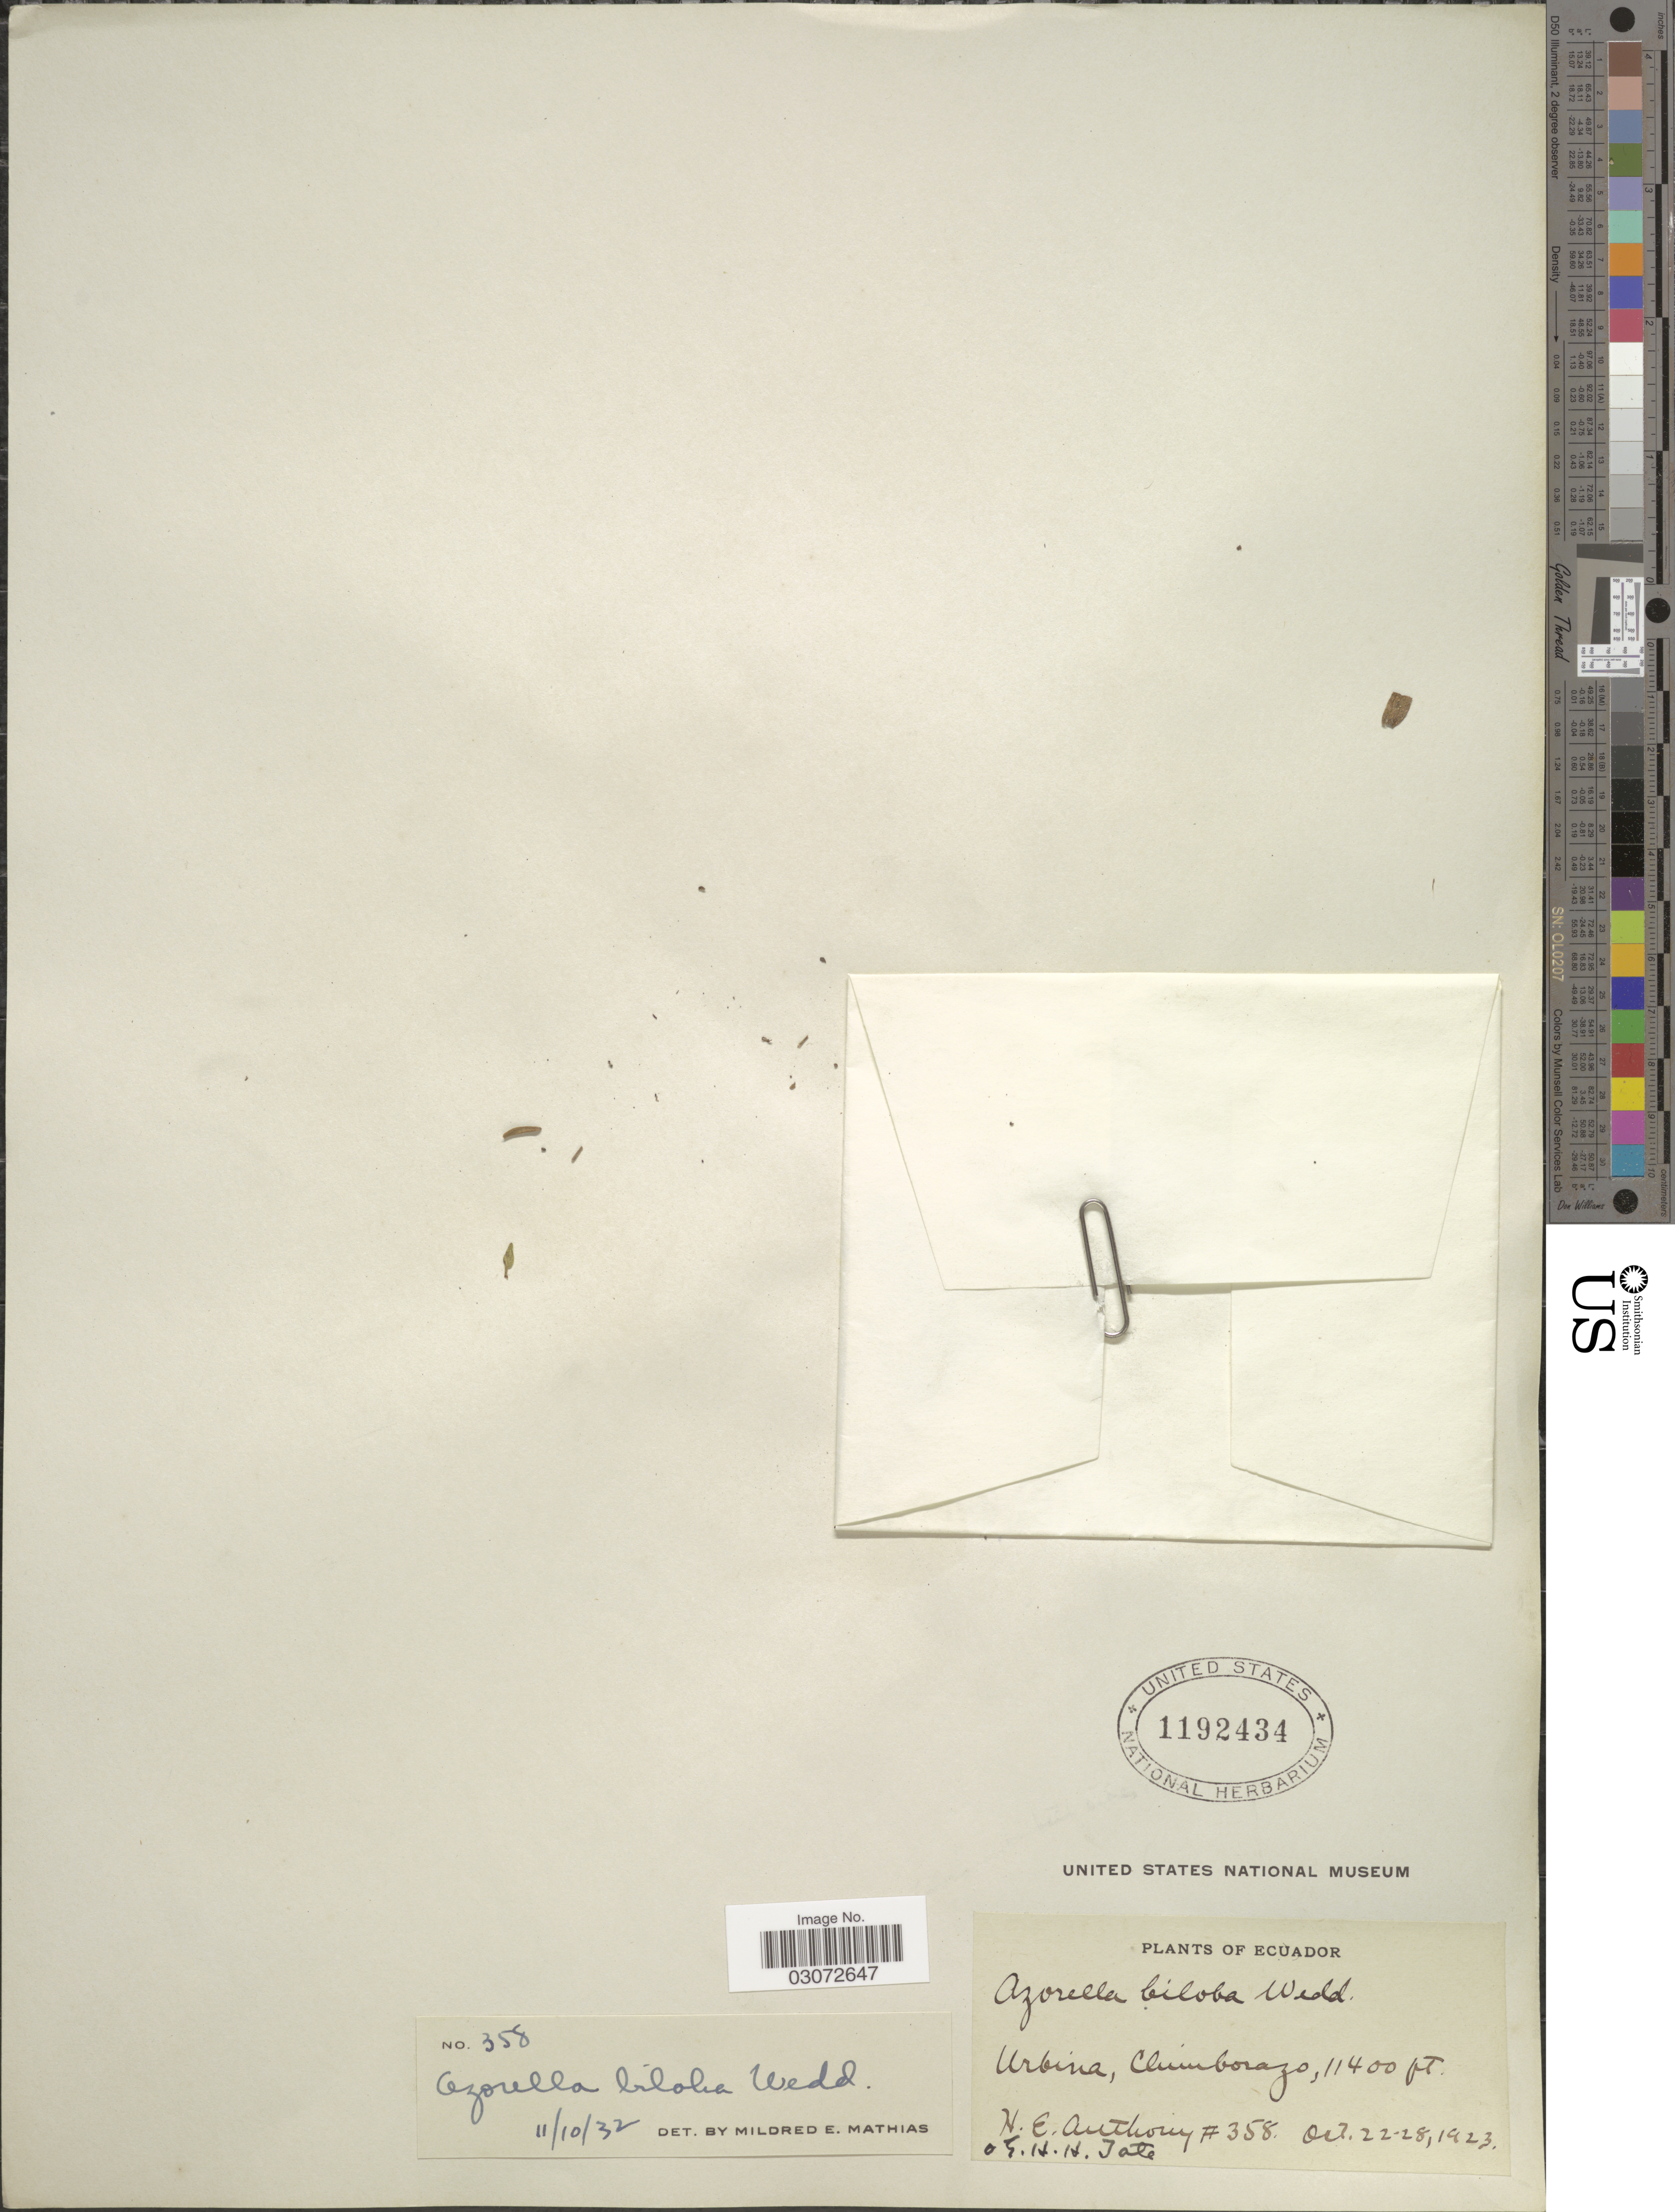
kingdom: Plantae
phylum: Tracheophyta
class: Magnoliopsida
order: Apiales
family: Apiaceae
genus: Azorella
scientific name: Azorella biloba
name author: (Schltdl.) Wedd.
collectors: H. E. Anthony & G. H. H.Tate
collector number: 358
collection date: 1923-10-22/1923-10-28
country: Ecuador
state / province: Chimborazo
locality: Urbina.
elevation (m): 3475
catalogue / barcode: US 1192434